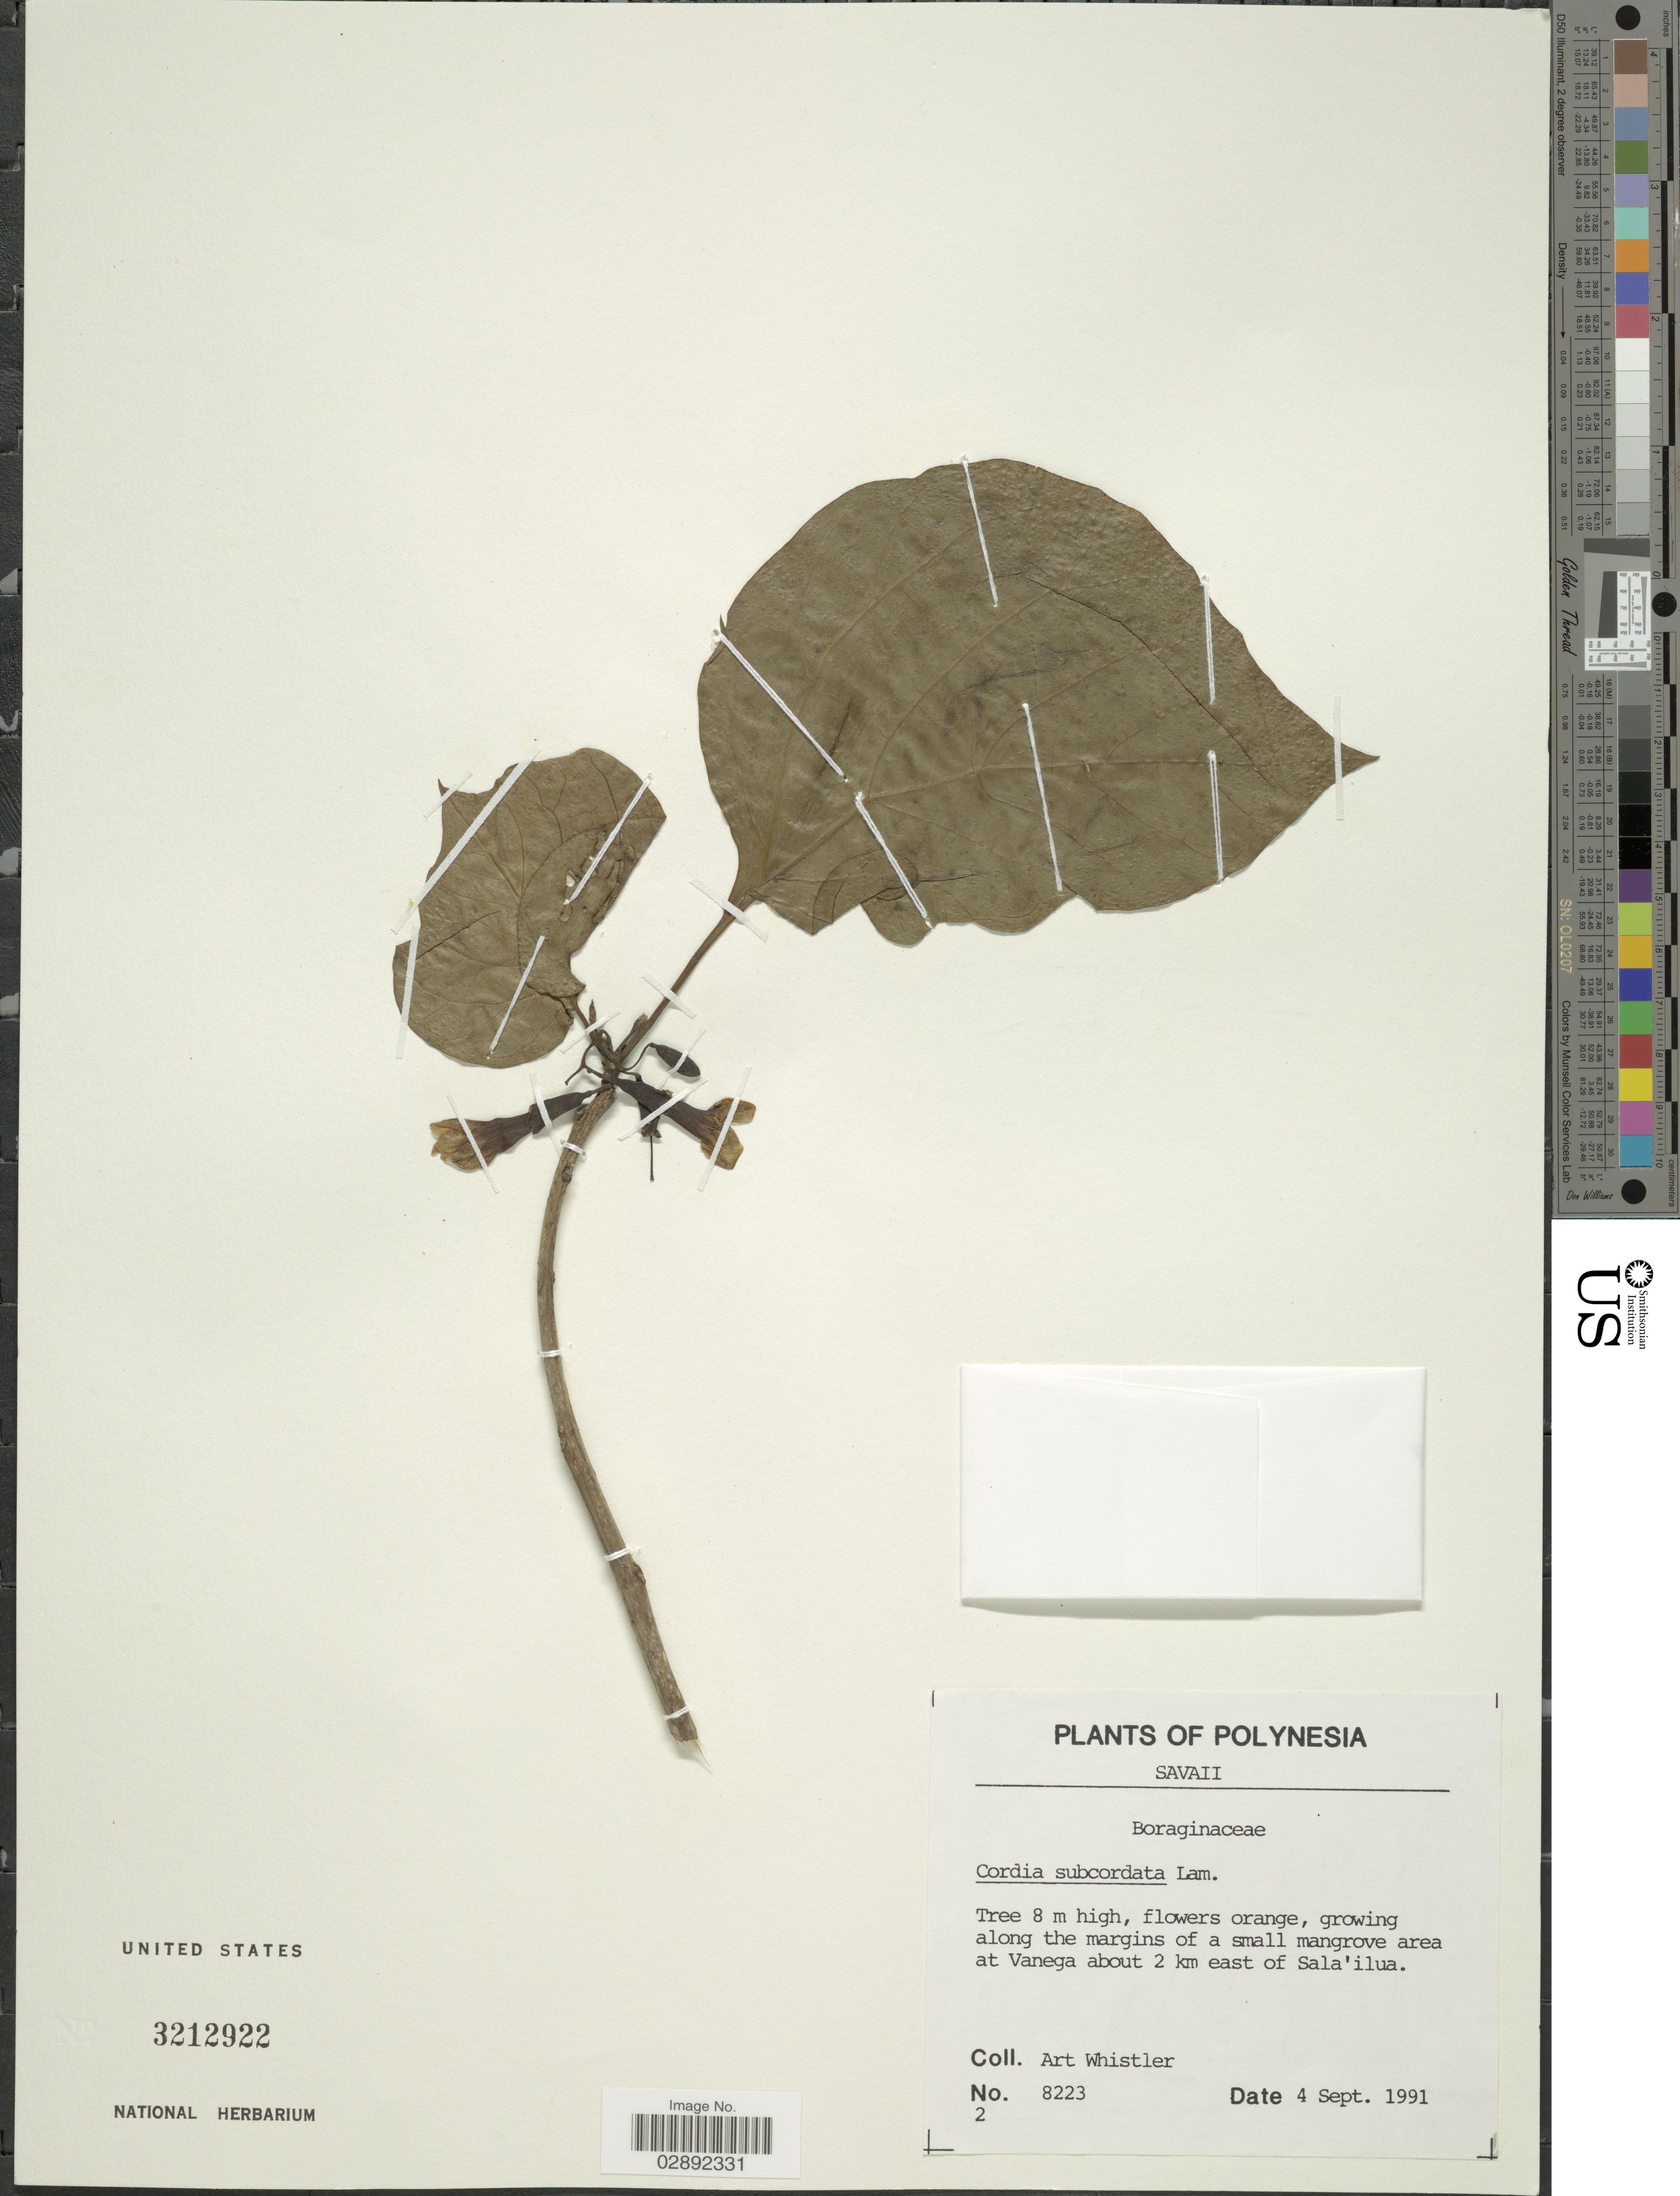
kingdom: Plantae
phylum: Tracheophyta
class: Magnoliopsida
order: Boraginales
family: Cordiaceae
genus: Cordia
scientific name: Cordia subcordata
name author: Lam.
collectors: A. Whistler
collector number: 8223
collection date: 1991-09-04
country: Samoa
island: Savai'i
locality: Polynesia. Savaii. Along the margins of a small mangrove area at Vanega about 2 km east of Sala'ilua.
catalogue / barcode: US 3212922